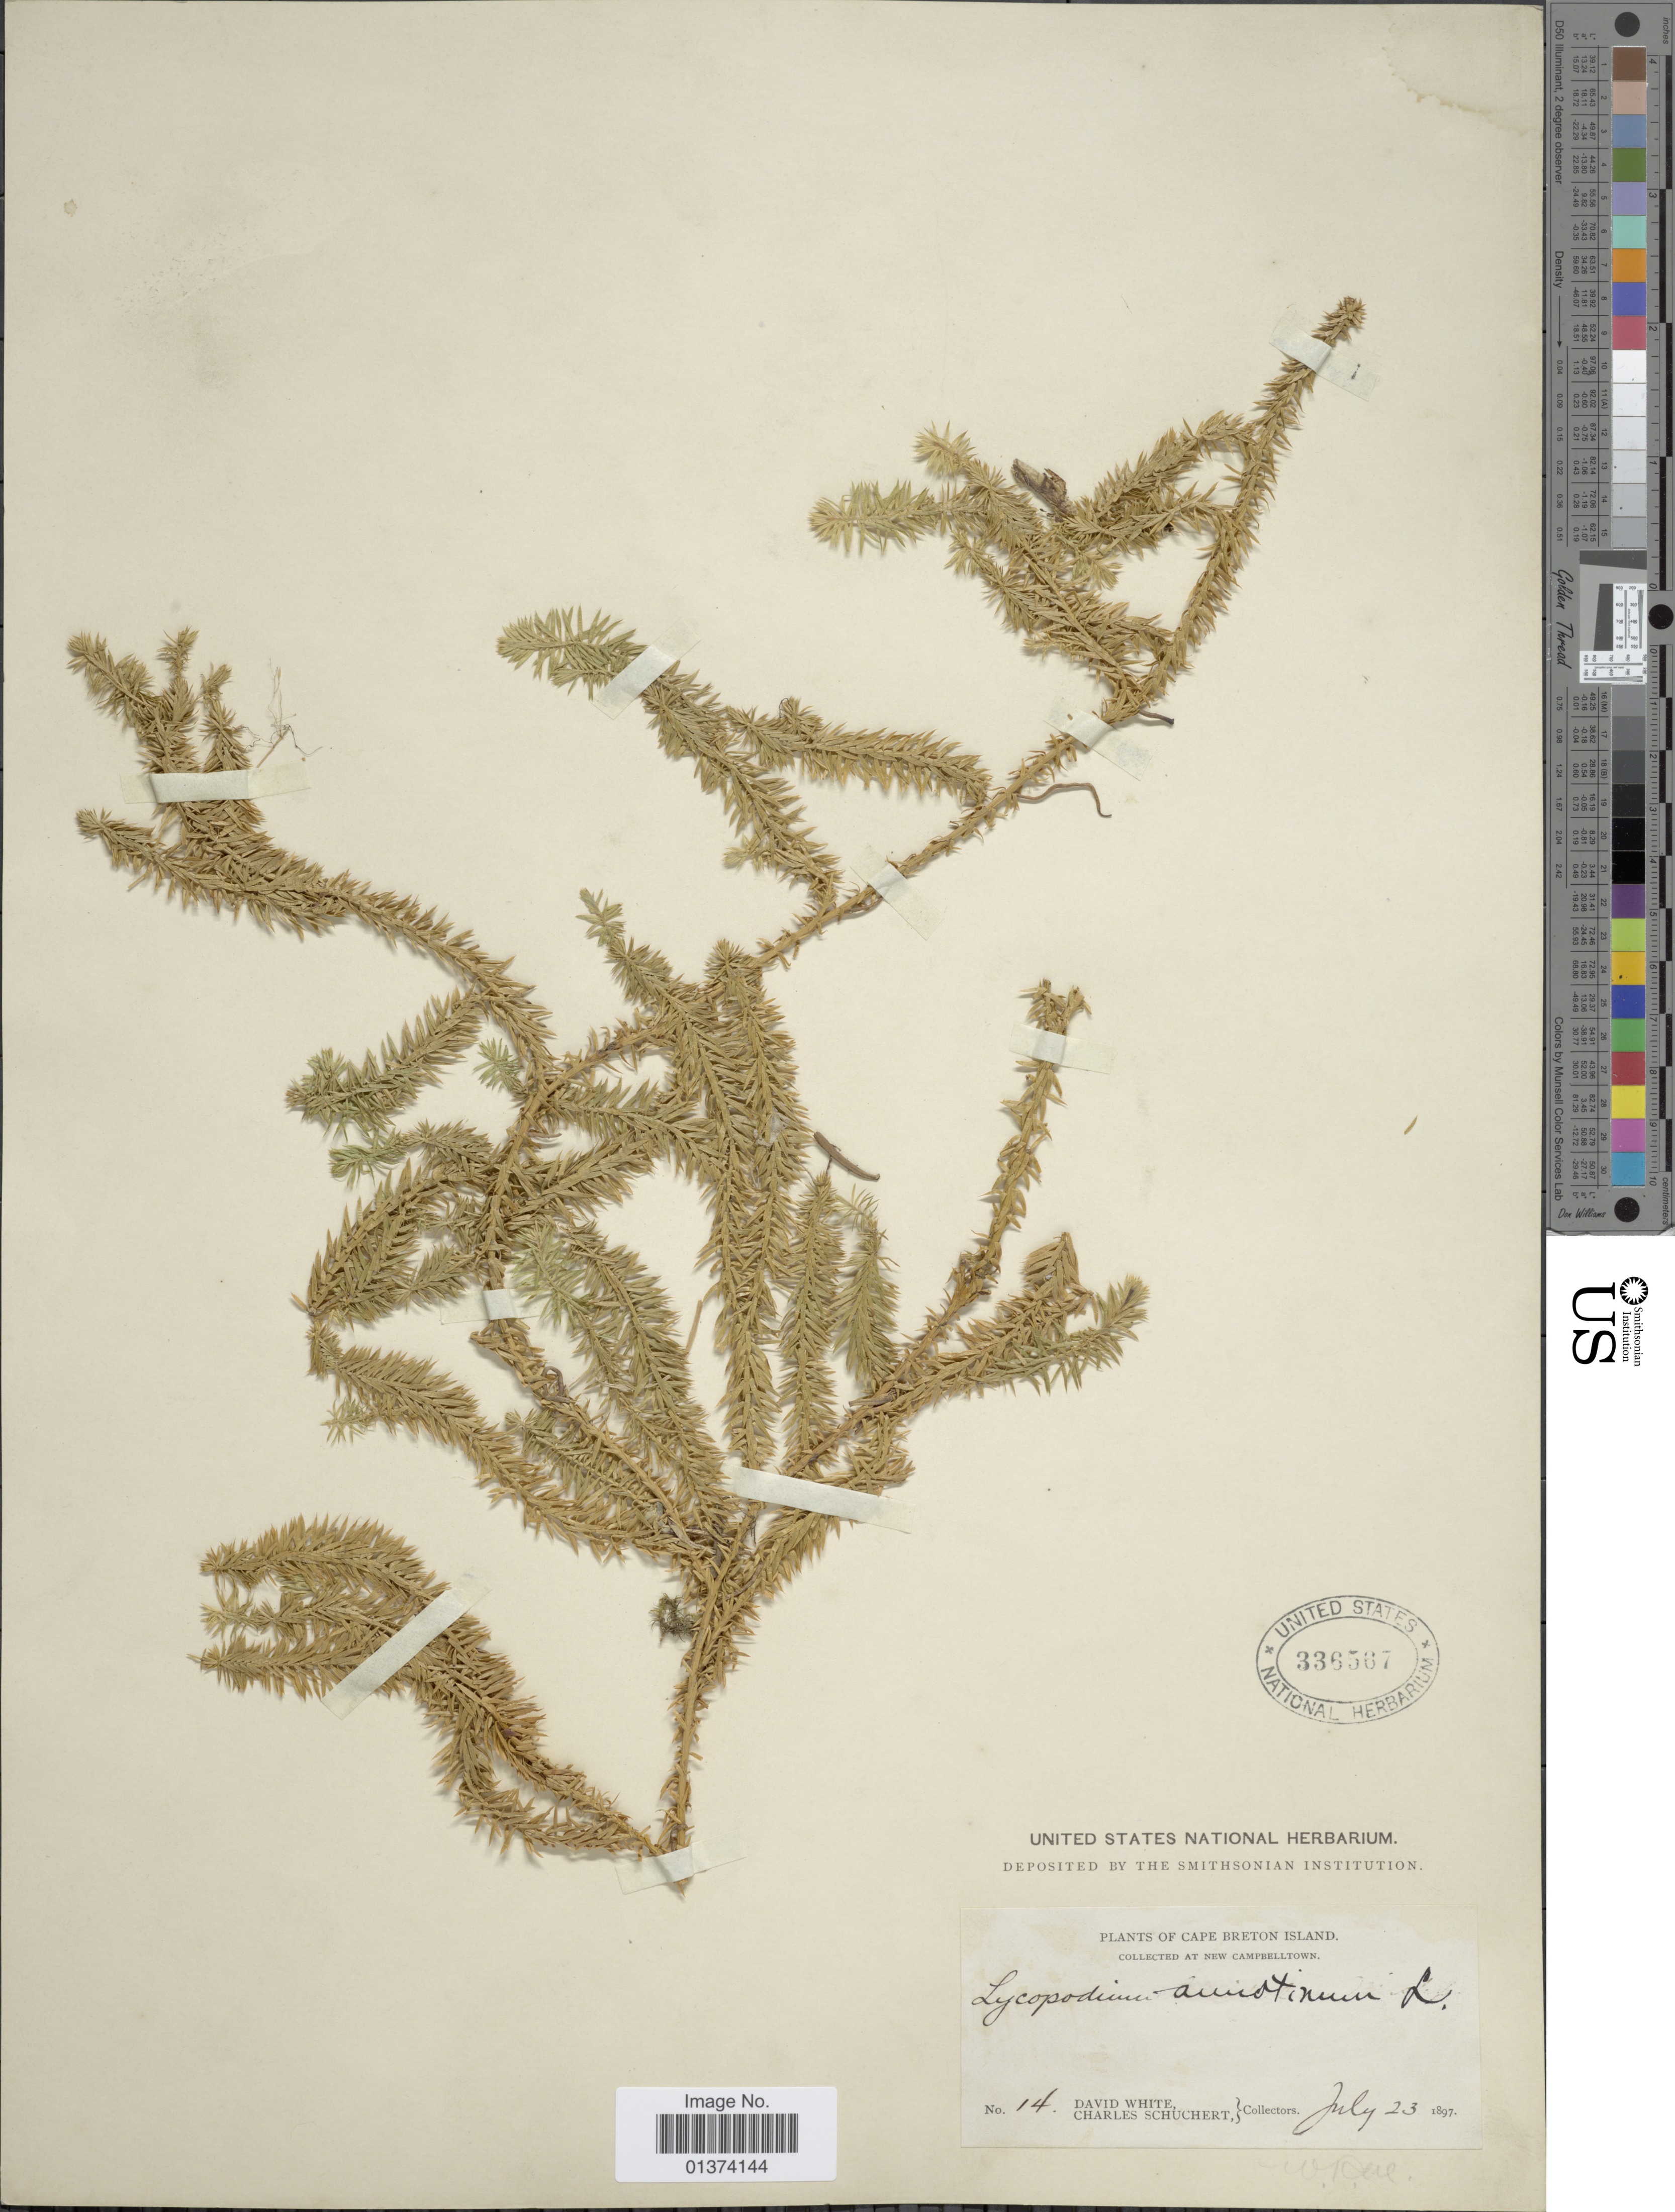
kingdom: Plantae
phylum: Tracheophyta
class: Lycopodiopsida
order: Lycopodiales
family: Lycopodiaceae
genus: Spinulum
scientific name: Spinulum annotinum subsp. annotinum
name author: (L.) A. Haines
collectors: D. White & C. Schuchert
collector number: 14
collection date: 1897-07-23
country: Canada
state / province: Nova Scotia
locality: Cape Breton Island, At New Campbelltown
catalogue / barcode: US 336567